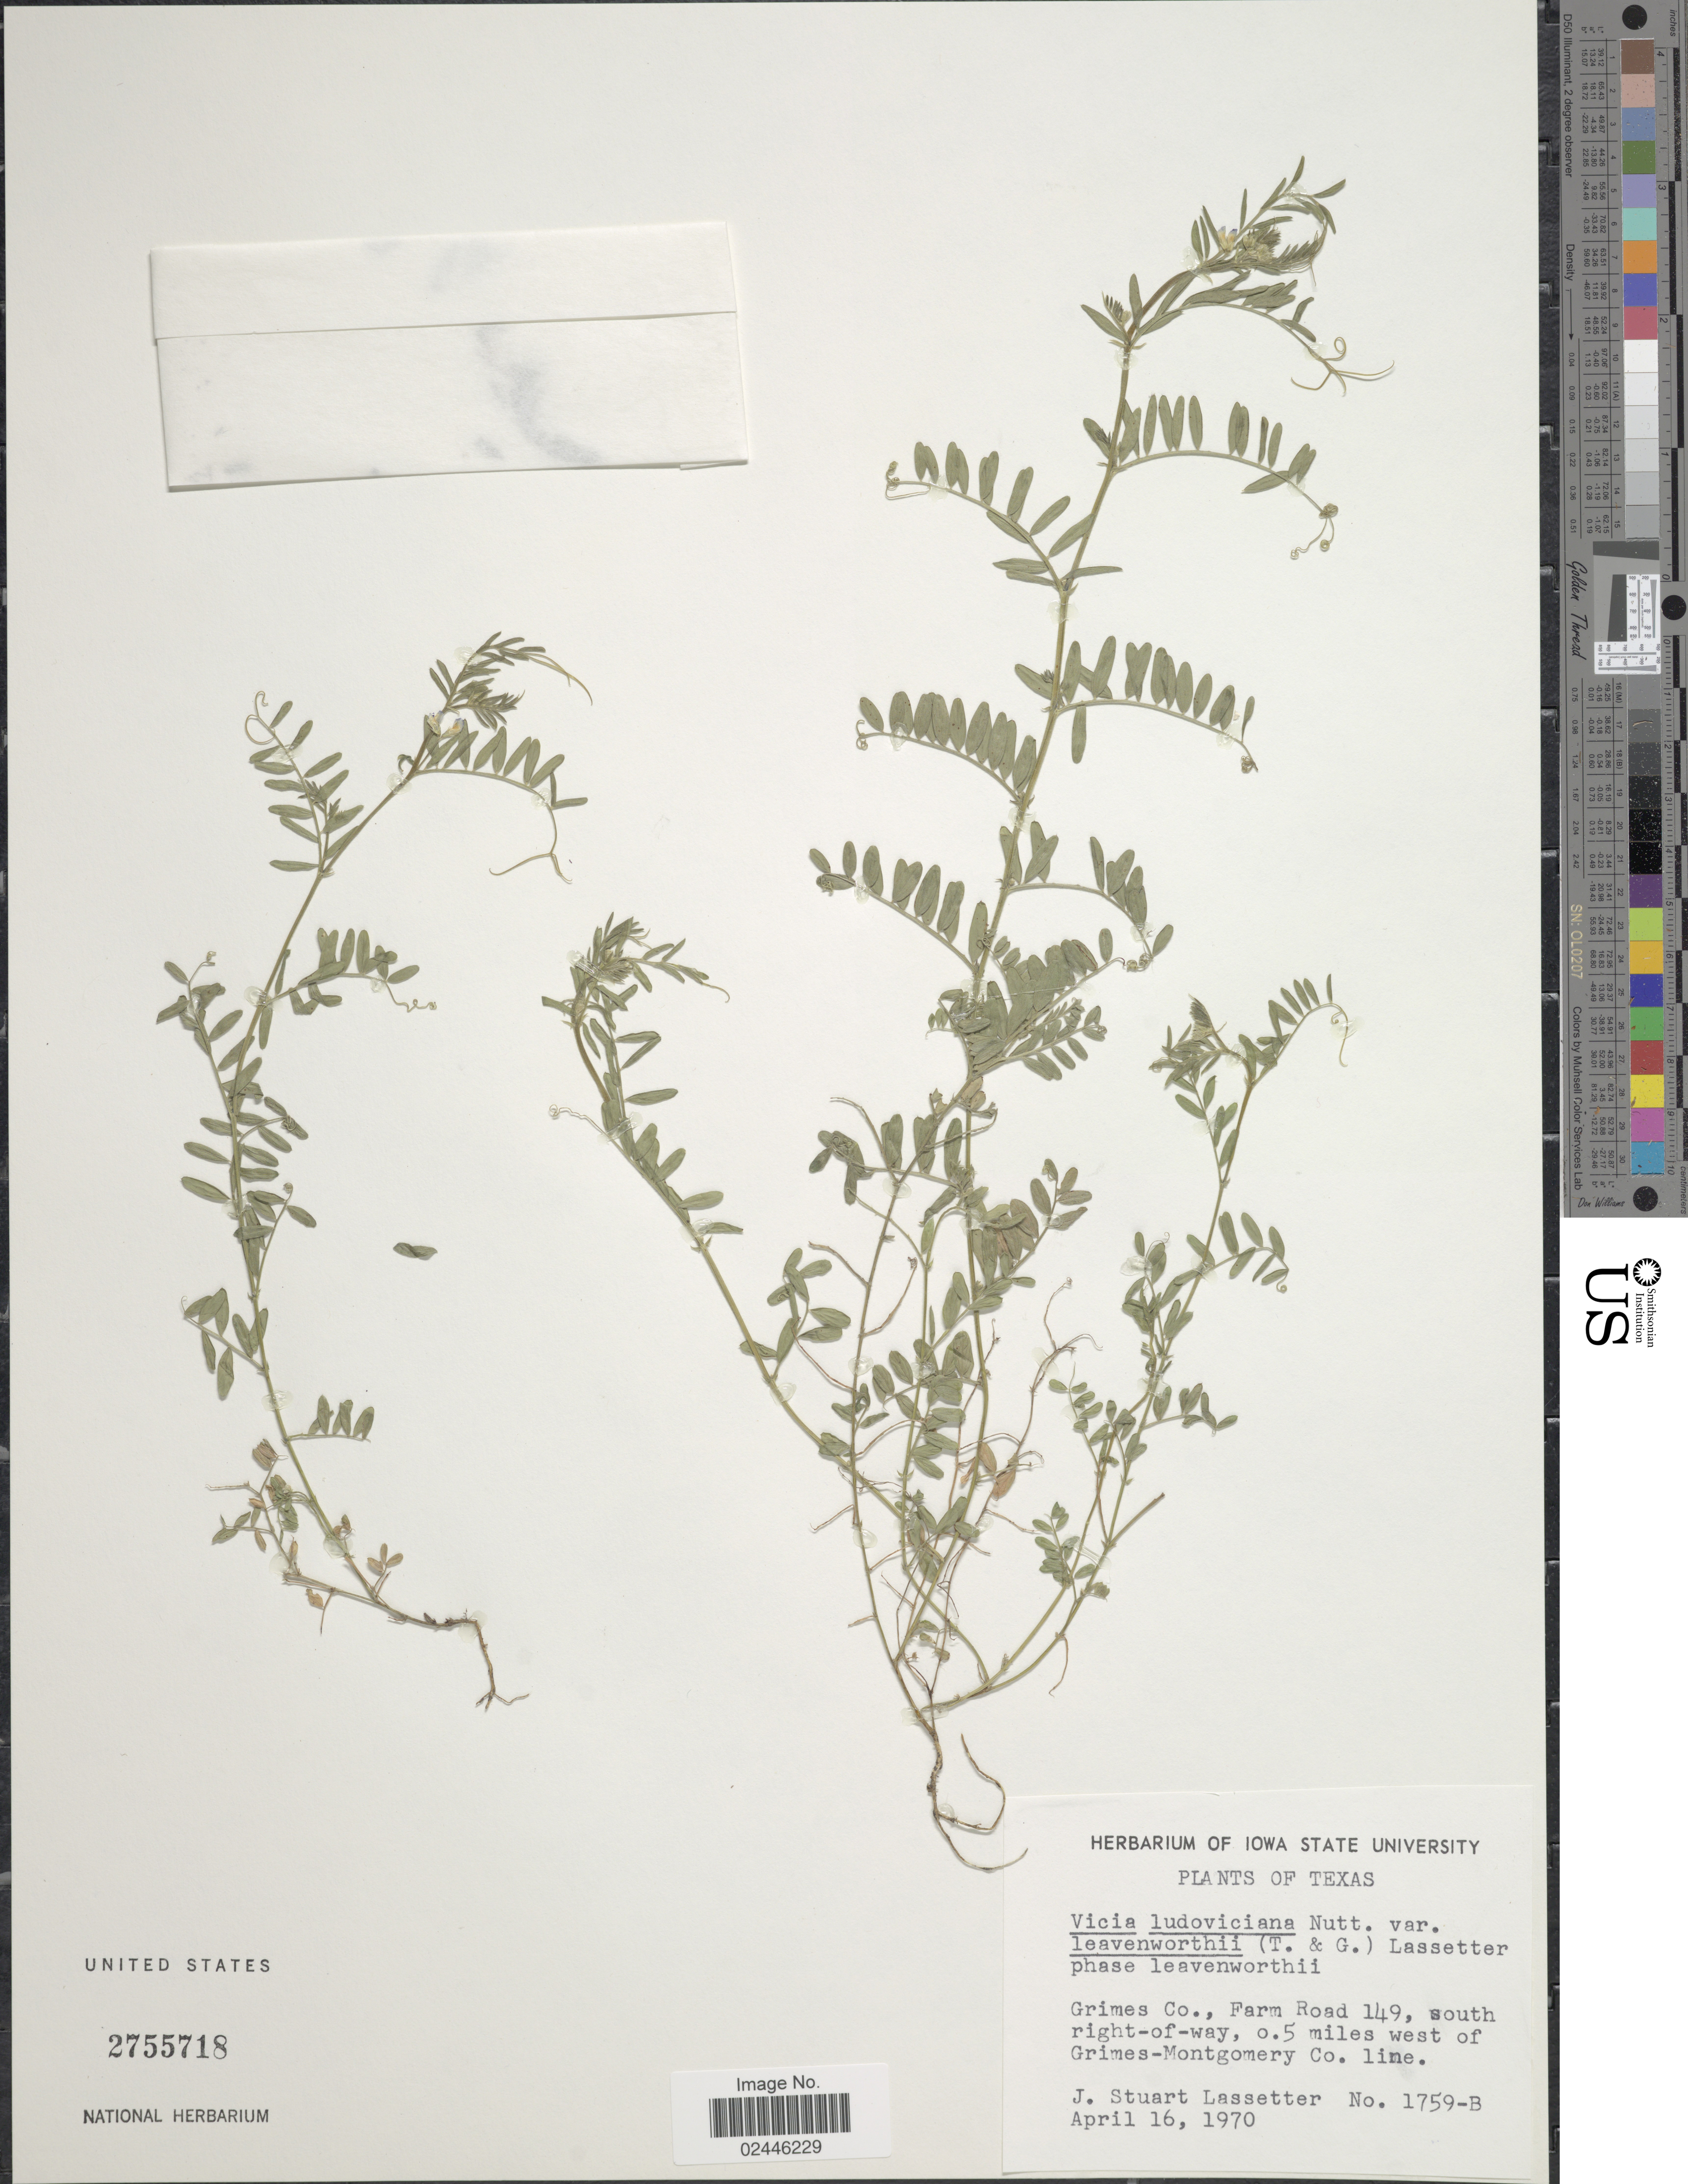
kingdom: Plantae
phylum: Tracheophyta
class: Magnoliopsida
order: Fabales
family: Fabaceae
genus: Vicia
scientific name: Vicia ludoviciana var. leavenworthii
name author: (Torr. & A. Gray) Broich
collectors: J. Lassetter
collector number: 1759-B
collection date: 1970-04-16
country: United States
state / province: Texas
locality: Grimes Co., Farm Road 149, south right-of-way, 0.5 miles west of Grimes-Montgomery Co. line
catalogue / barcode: US 2755718